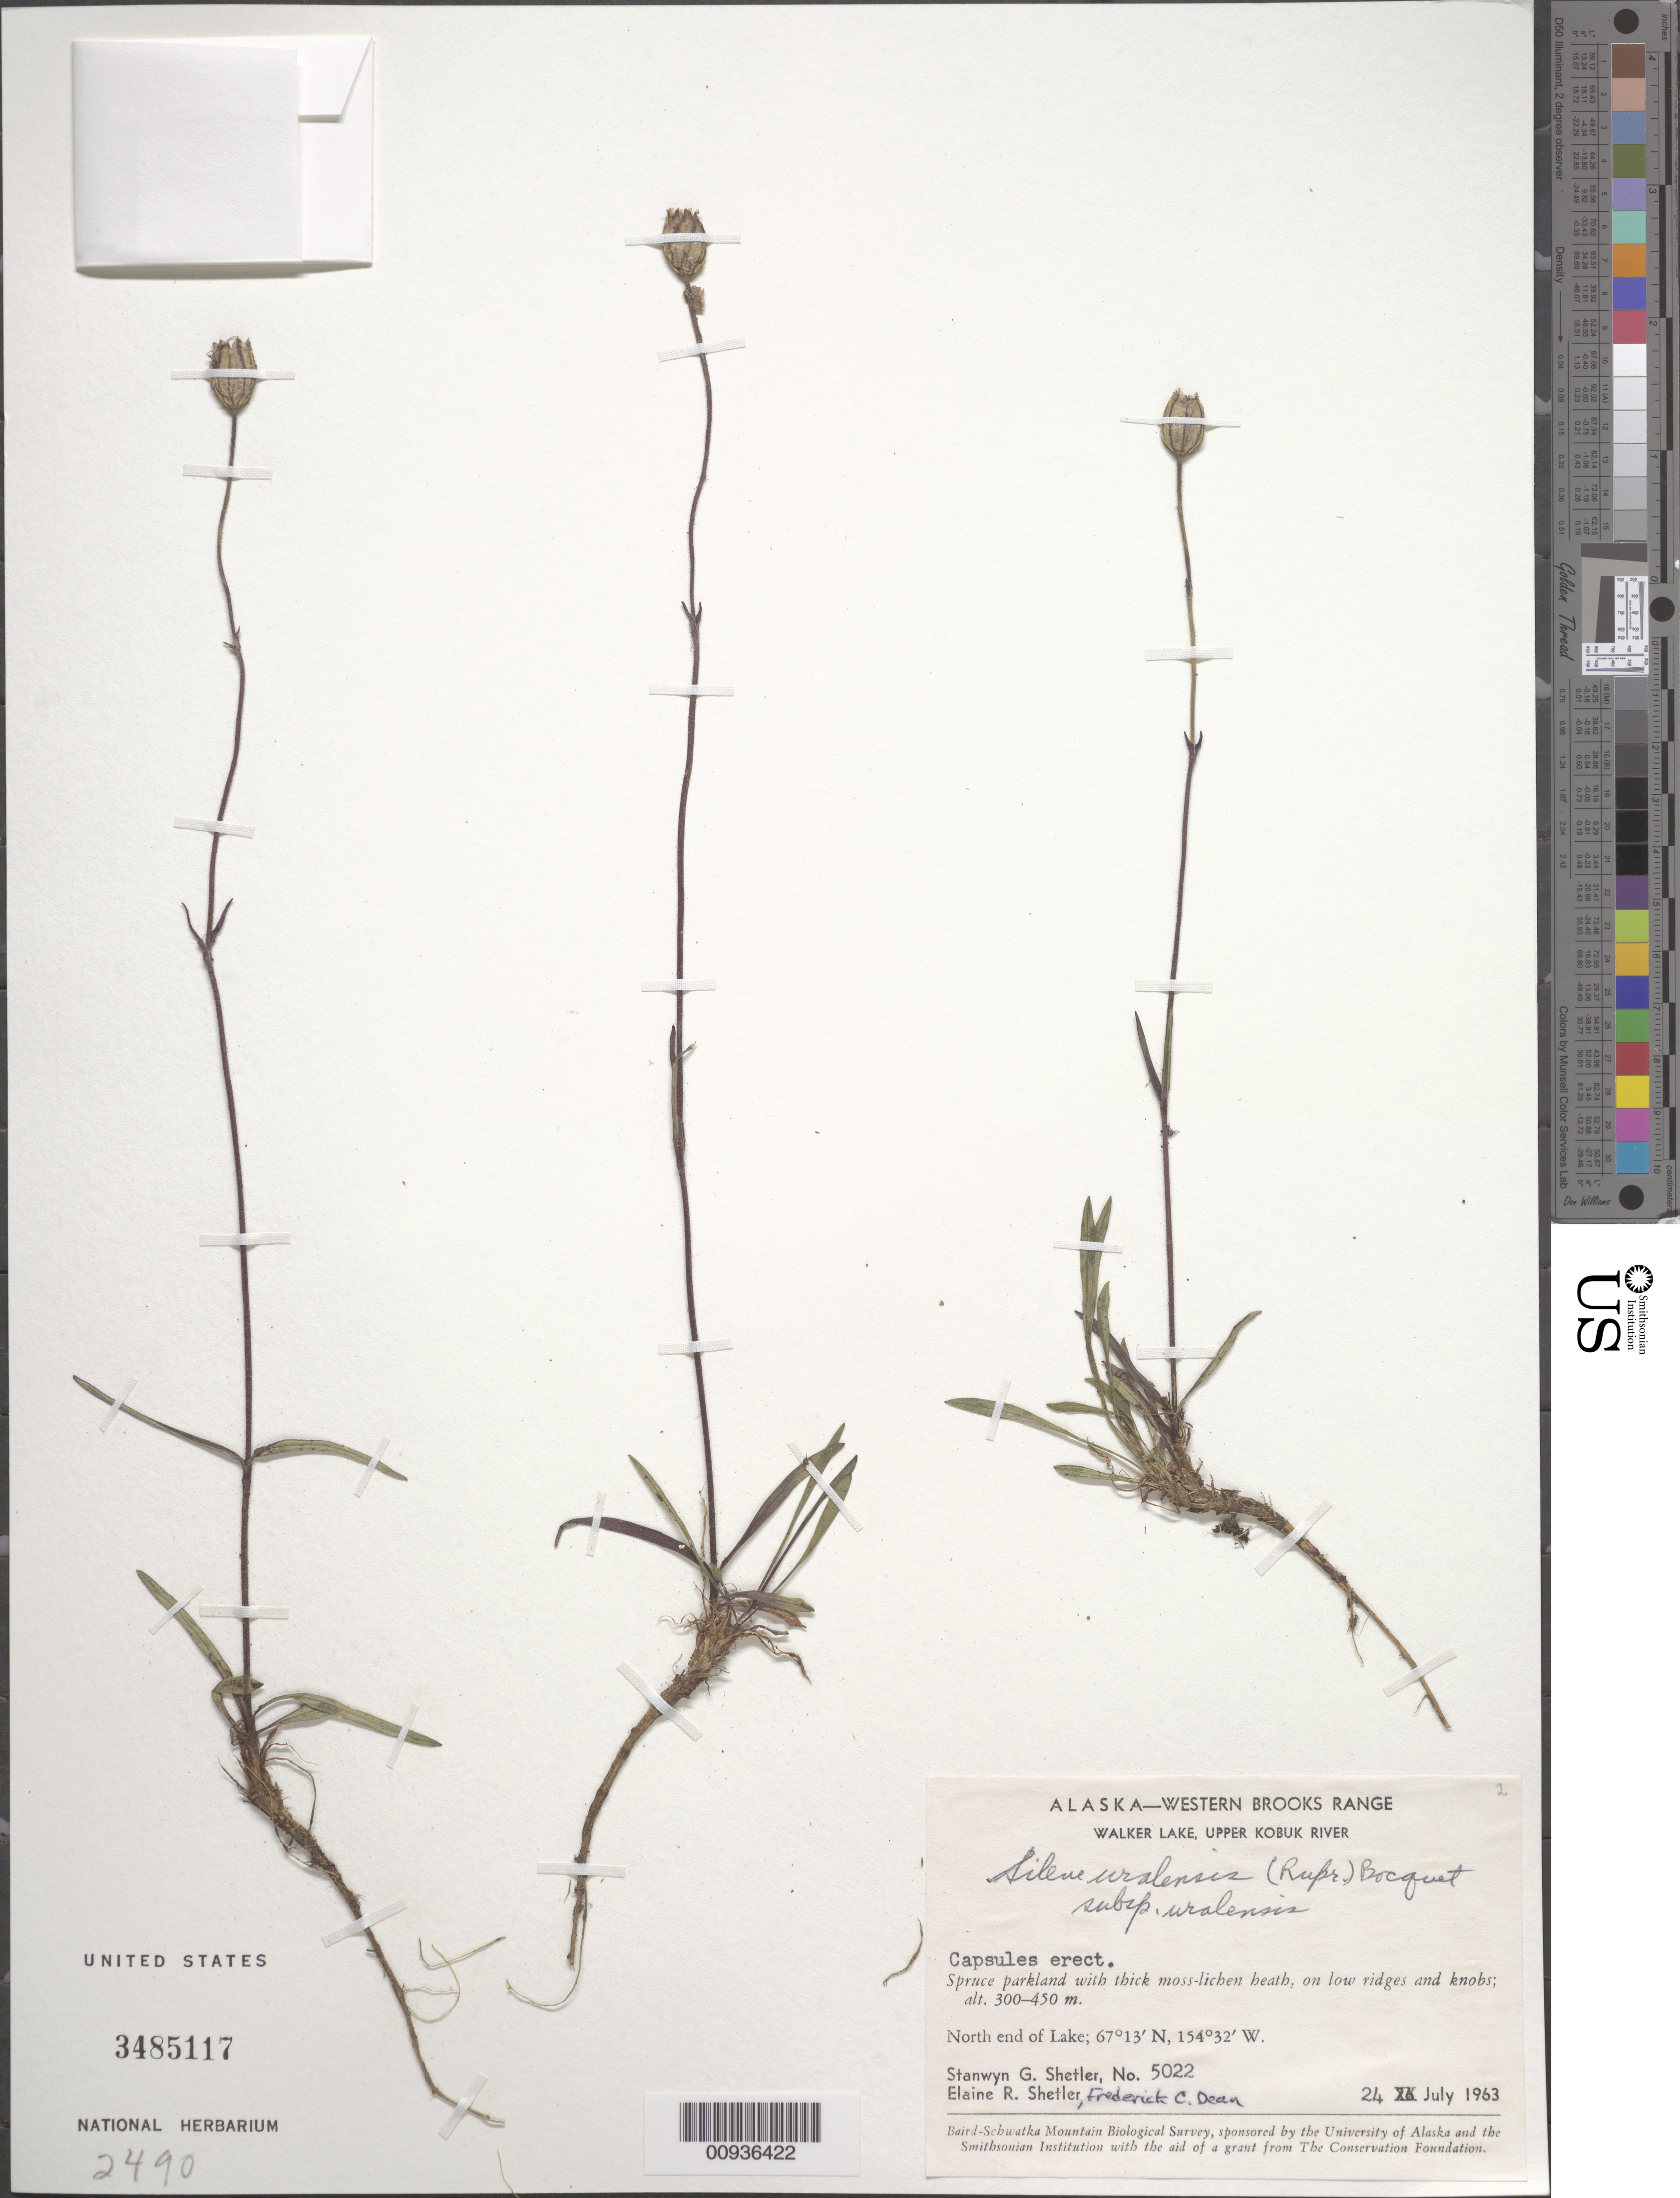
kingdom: Plantae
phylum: Tracheophyta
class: Magnoliopsida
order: Caryophyllales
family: Caryophyllaceae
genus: Silene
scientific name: Silene uralensis subsp. uralensis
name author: (Rupr.) Bocquet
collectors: S. Shetler, E. R. Shetler & F. C. Dean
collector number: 5022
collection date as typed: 24 Jul 1963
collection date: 1963-07-24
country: United States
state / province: Alaska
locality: North end of Walker Lake. Western Brooks Range, Upper Kobuk River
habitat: Spruce parkland with thick moss-lichen heath, on low ridges and knobs.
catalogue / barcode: US 3485117